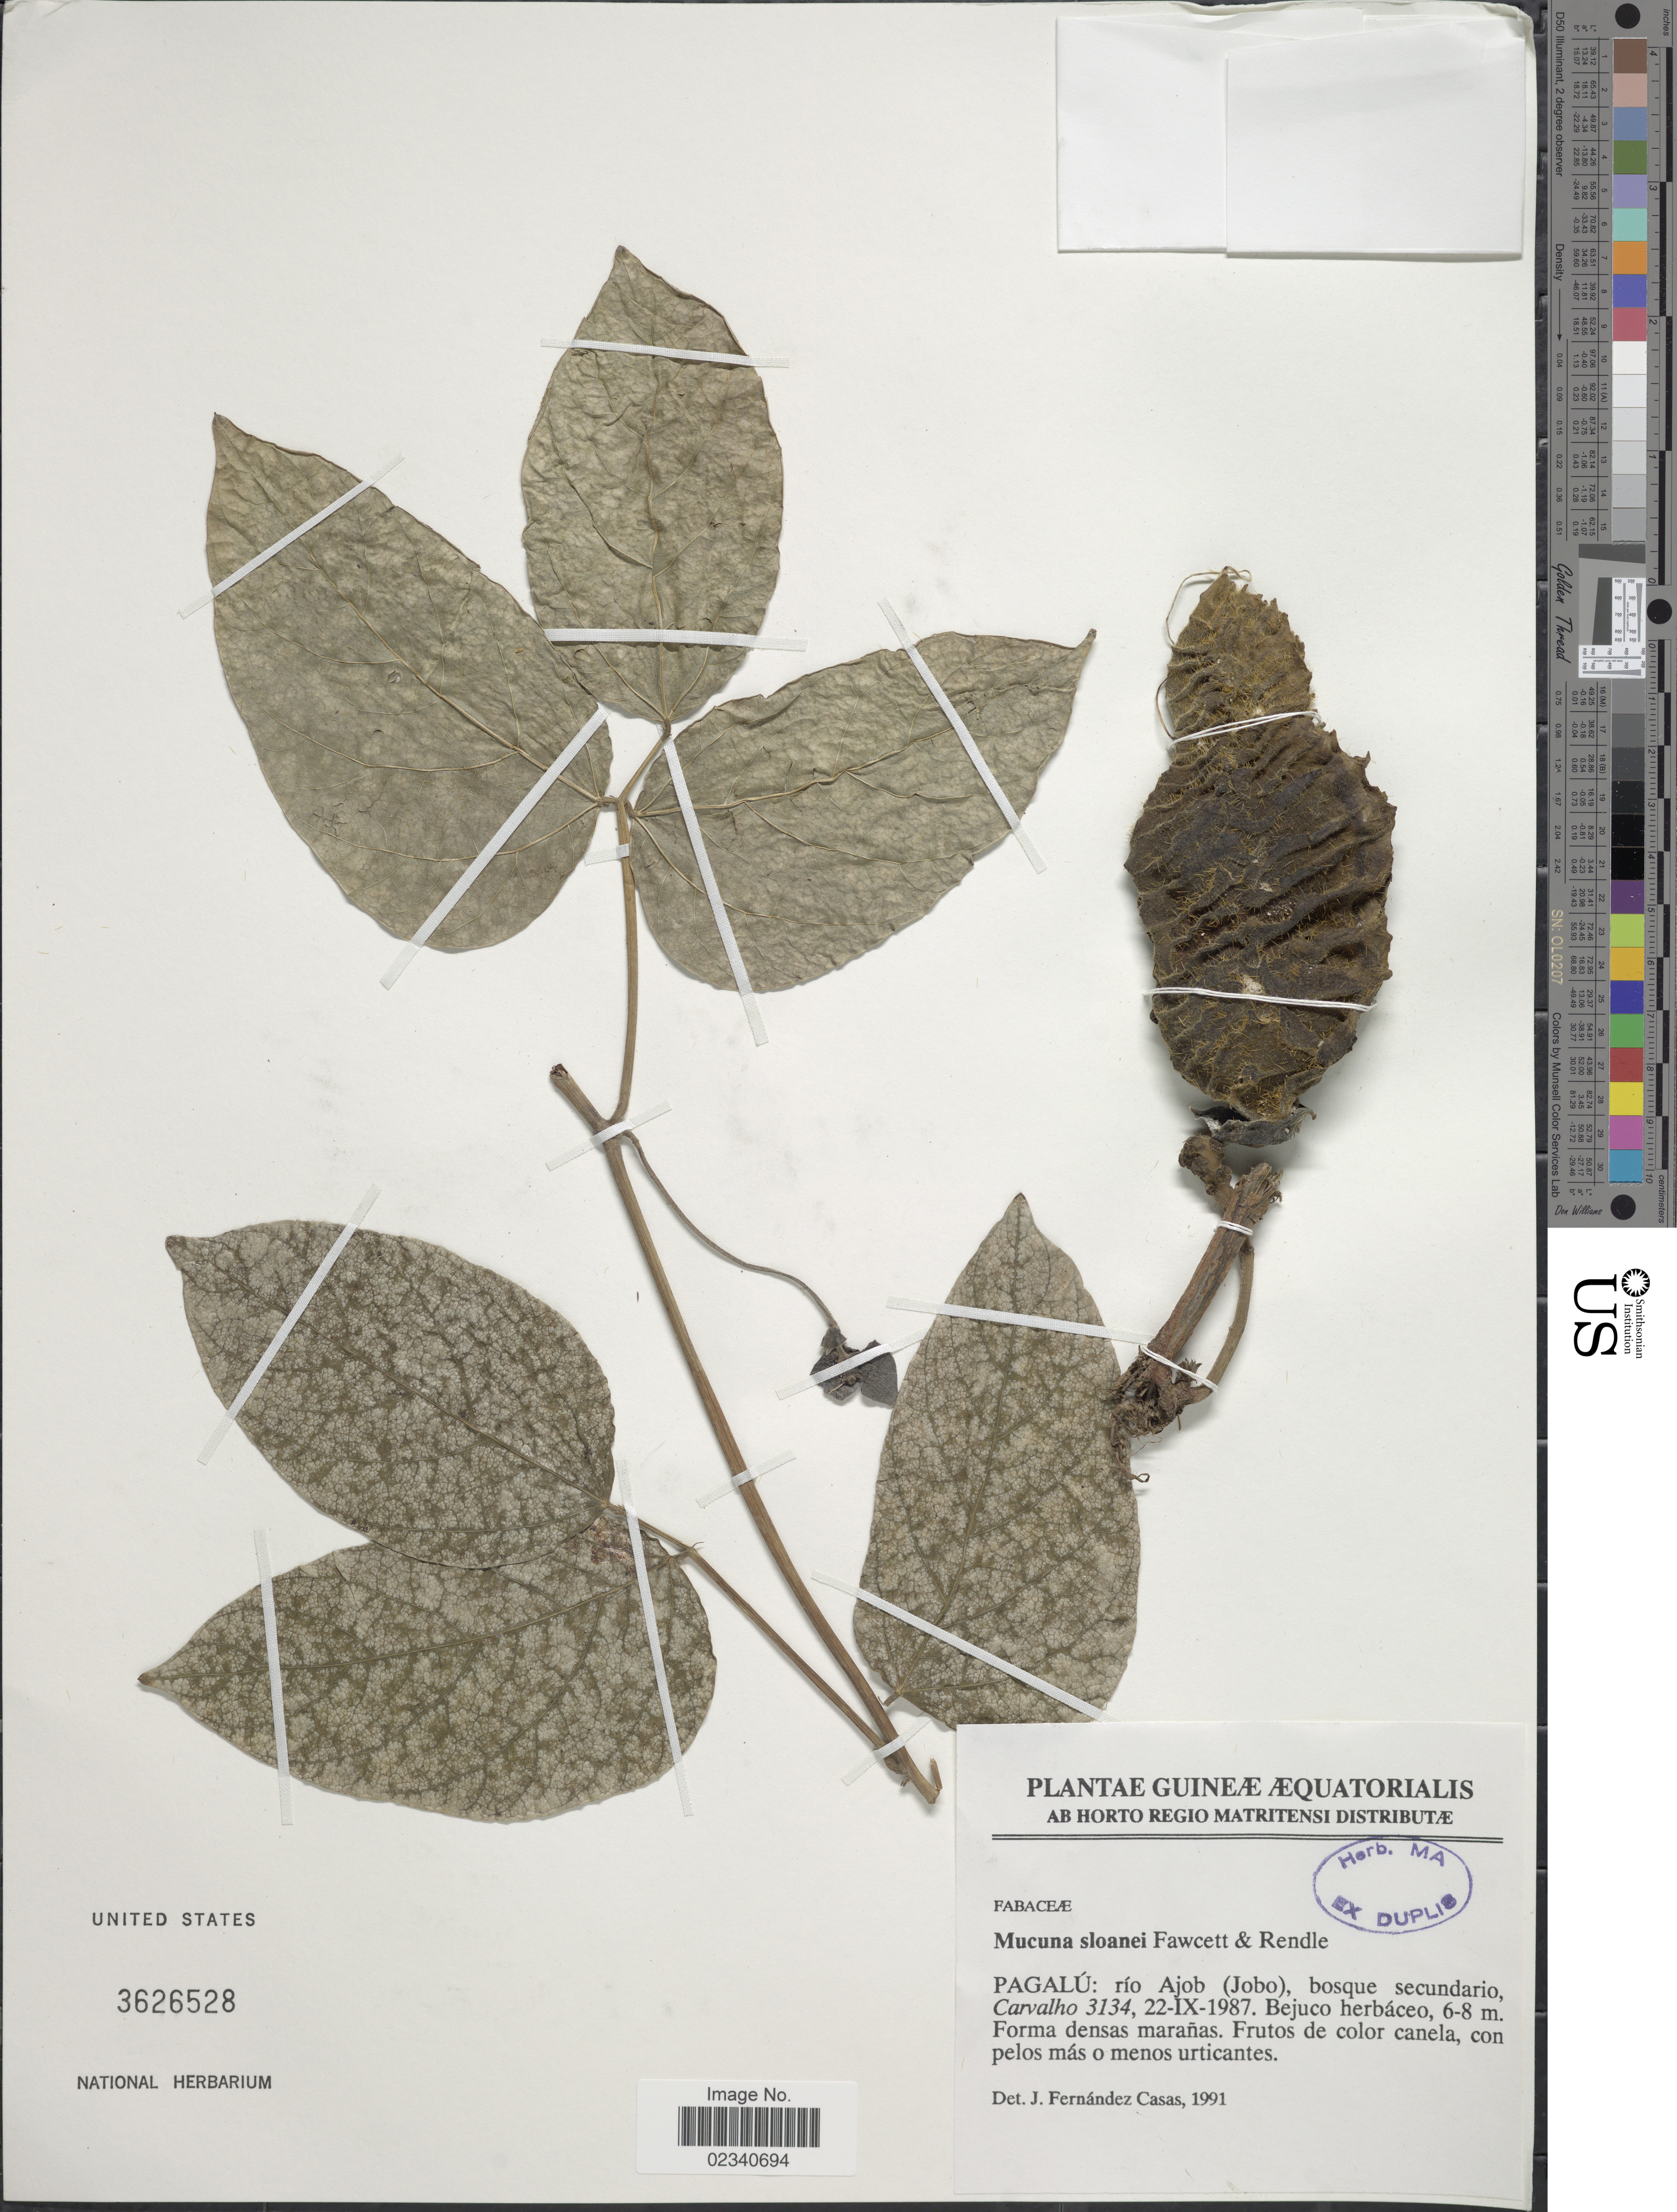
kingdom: Plantae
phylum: Tracheophyta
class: Magnoliopsida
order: Fabales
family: Fabaceae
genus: Mucuna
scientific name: Mucuna sloanei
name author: Fawc. & Rendle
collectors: Carvalho, --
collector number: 3134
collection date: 1987-09-22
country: Equatorial Guinea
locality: Pagalu: rio Ajob (Jobo), bosque secundario.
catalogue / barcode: US 3626528